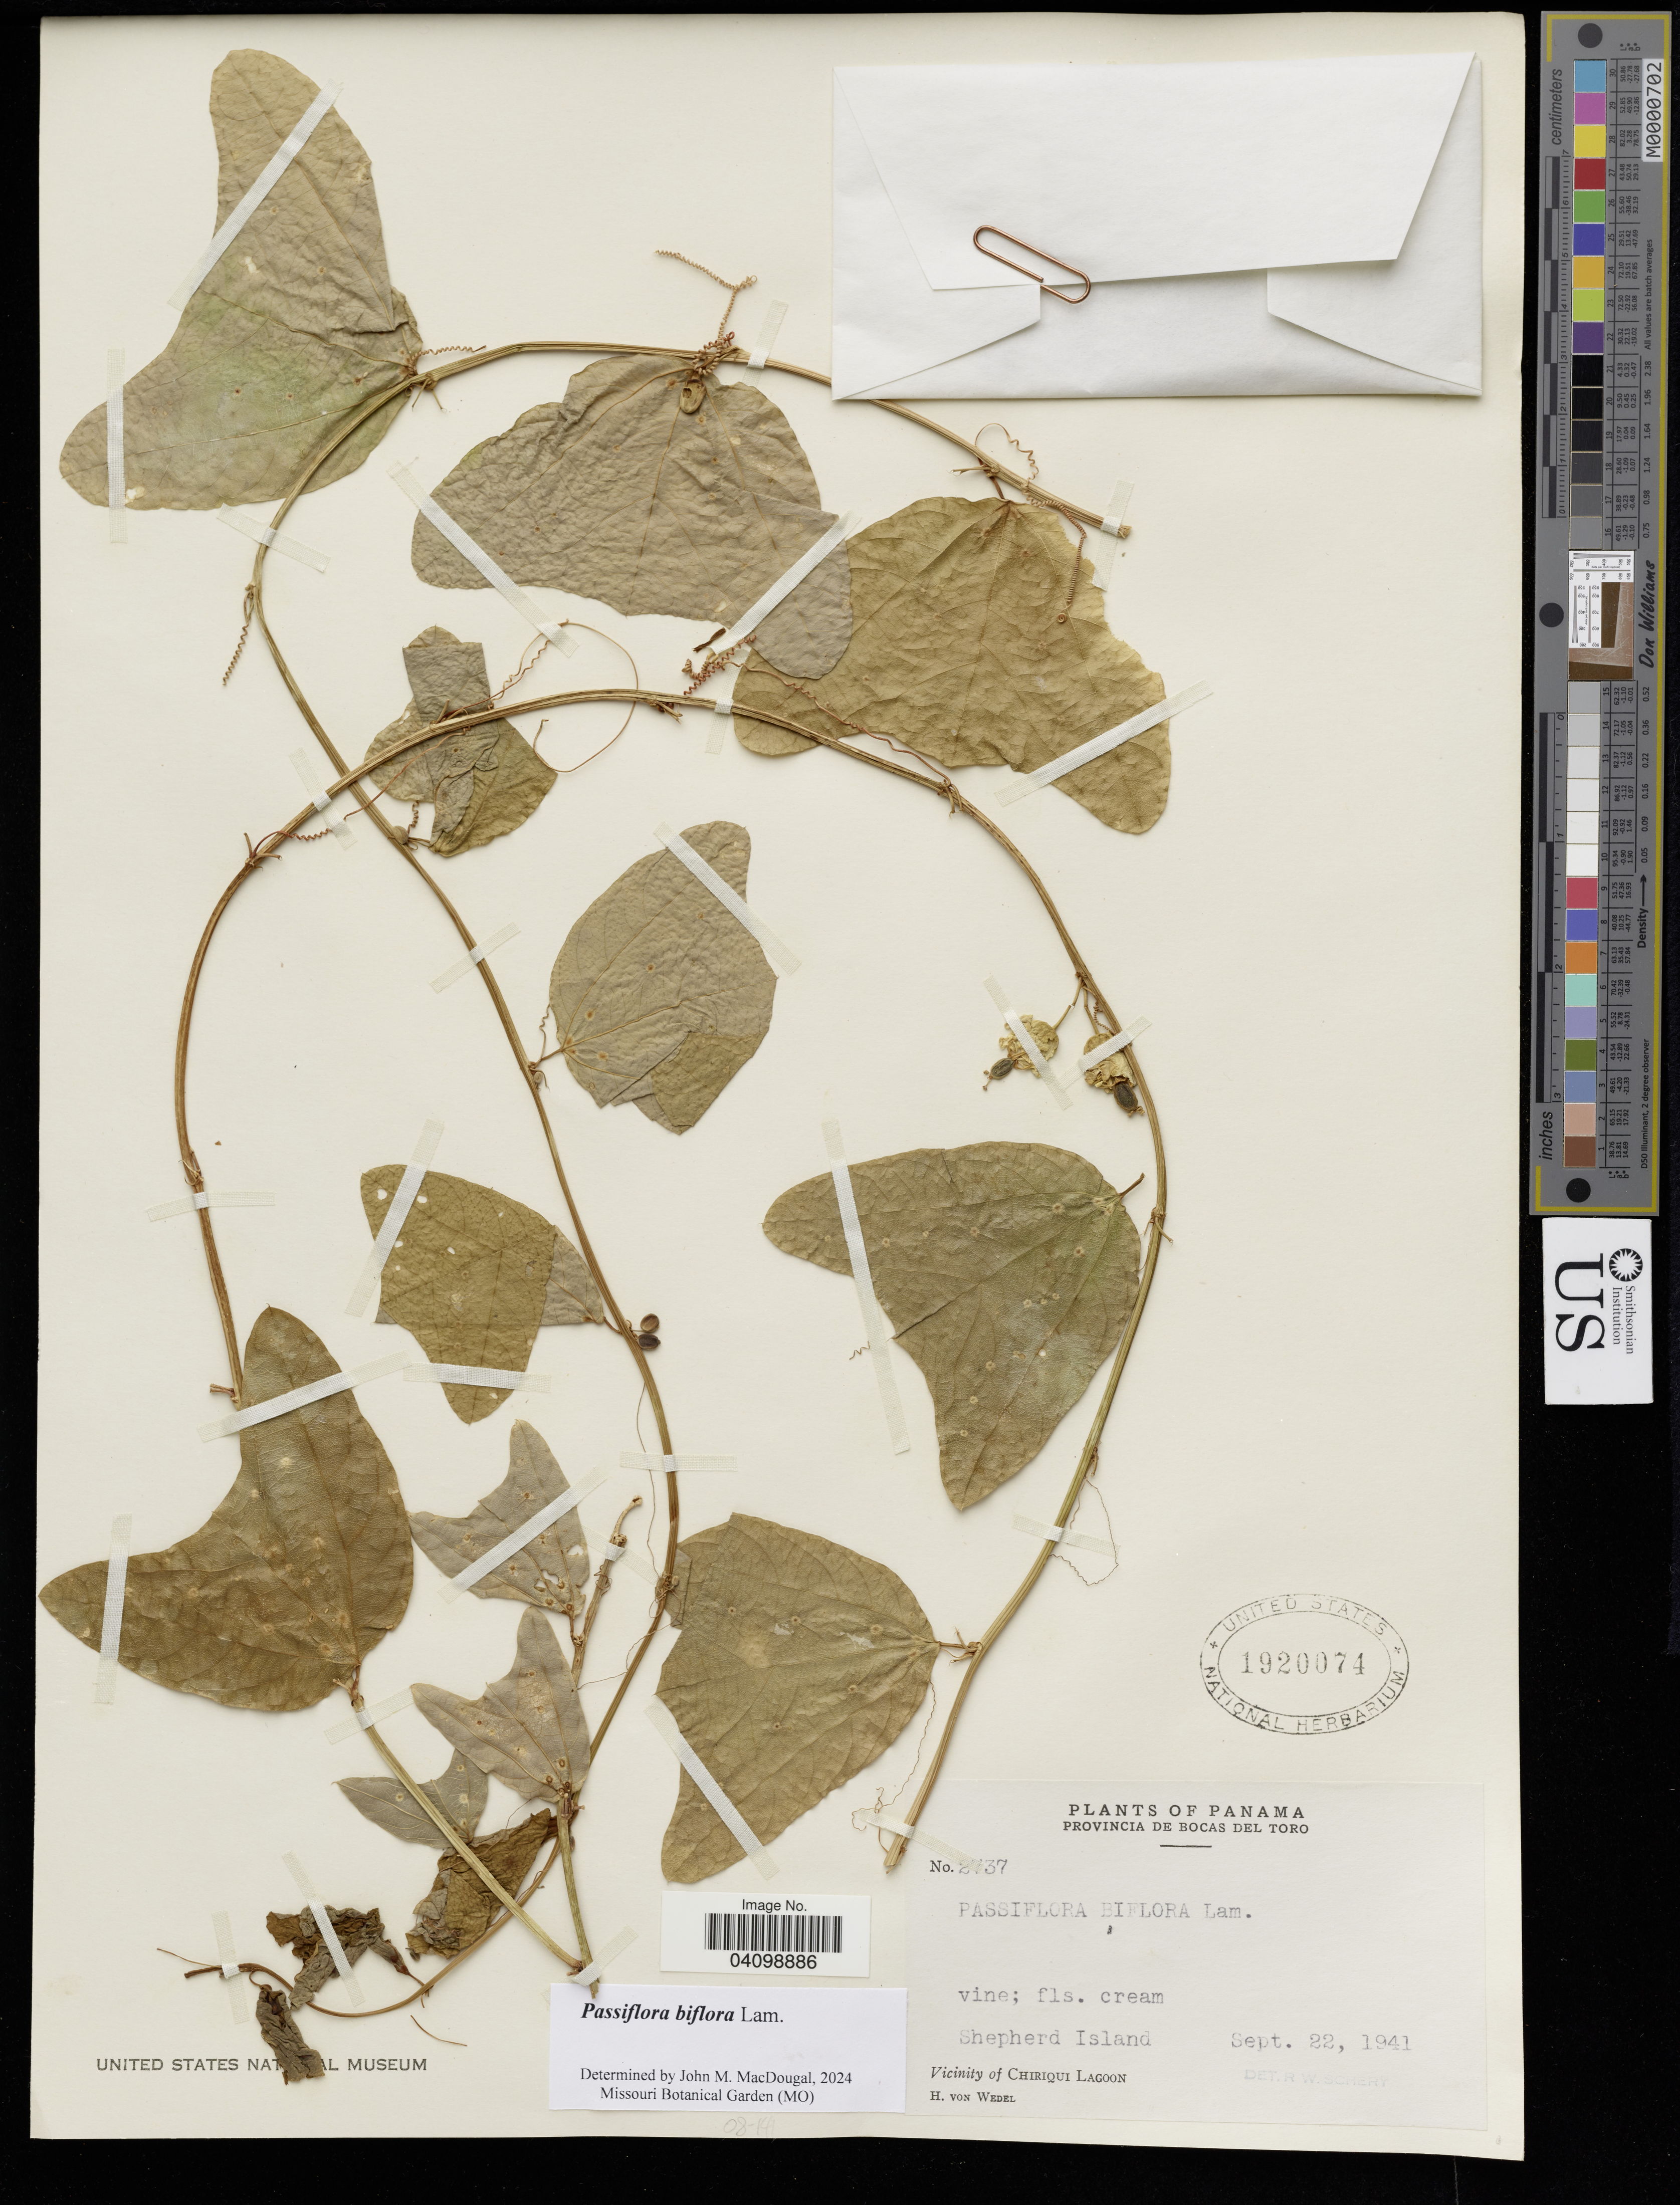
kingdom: Plantae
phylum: Tracheophyta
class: Magnoliopsida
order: Malpighiales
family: Passifloraceae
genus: Passiflora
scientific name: Passiflora biflora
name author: Lam.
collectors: H. von Wedel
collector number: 2737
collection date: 1941-09-22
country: Panama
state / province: Bocas del Toro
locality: Shepherd Island. Vicinity of Chiriqui Lagoon.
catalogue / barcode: US 1920074